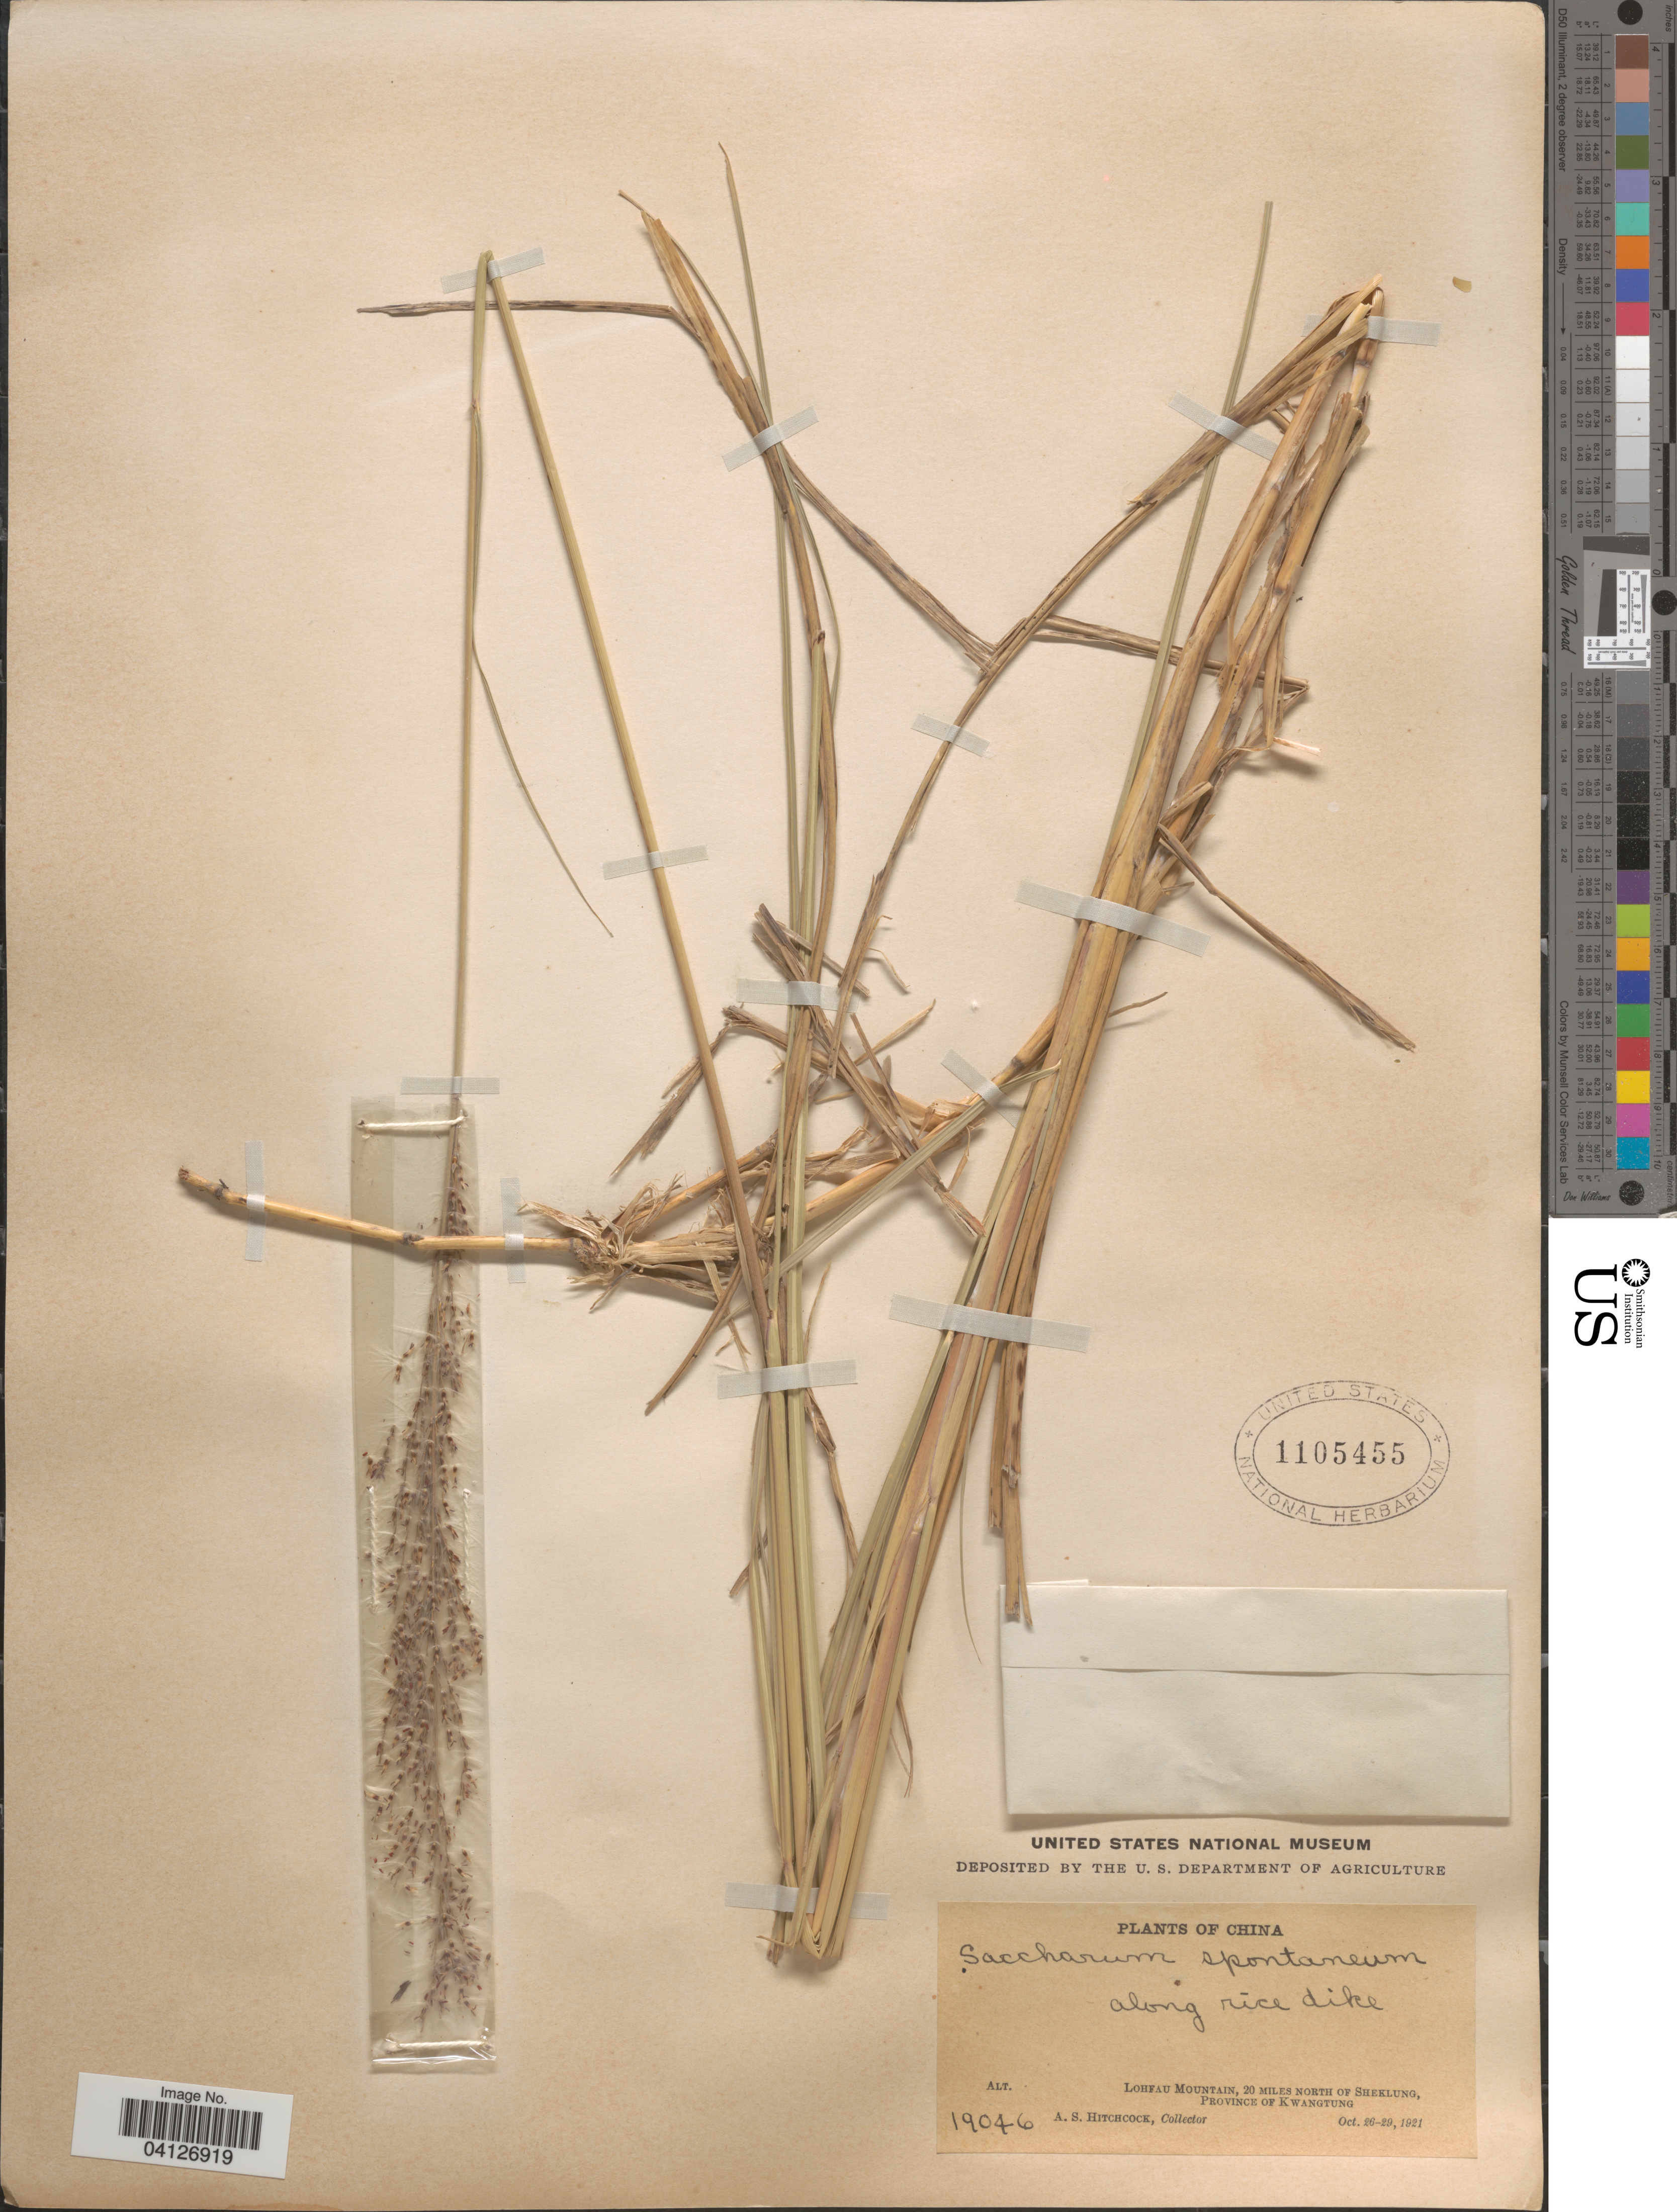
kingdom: Plantae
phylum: Tracheophyta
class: Liliopsida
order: Poales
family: Poaceae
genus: Saccharum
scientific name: Saccharum spontaneum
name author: L.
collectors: A. S. Hitchcock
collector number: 19046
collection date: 1921-10-26/1921-10-29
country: China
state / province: Guangdong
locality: Lohfau Mountain, 20 miles North of Sheklung, Province of Kwangtung.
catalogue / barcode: US 1105455